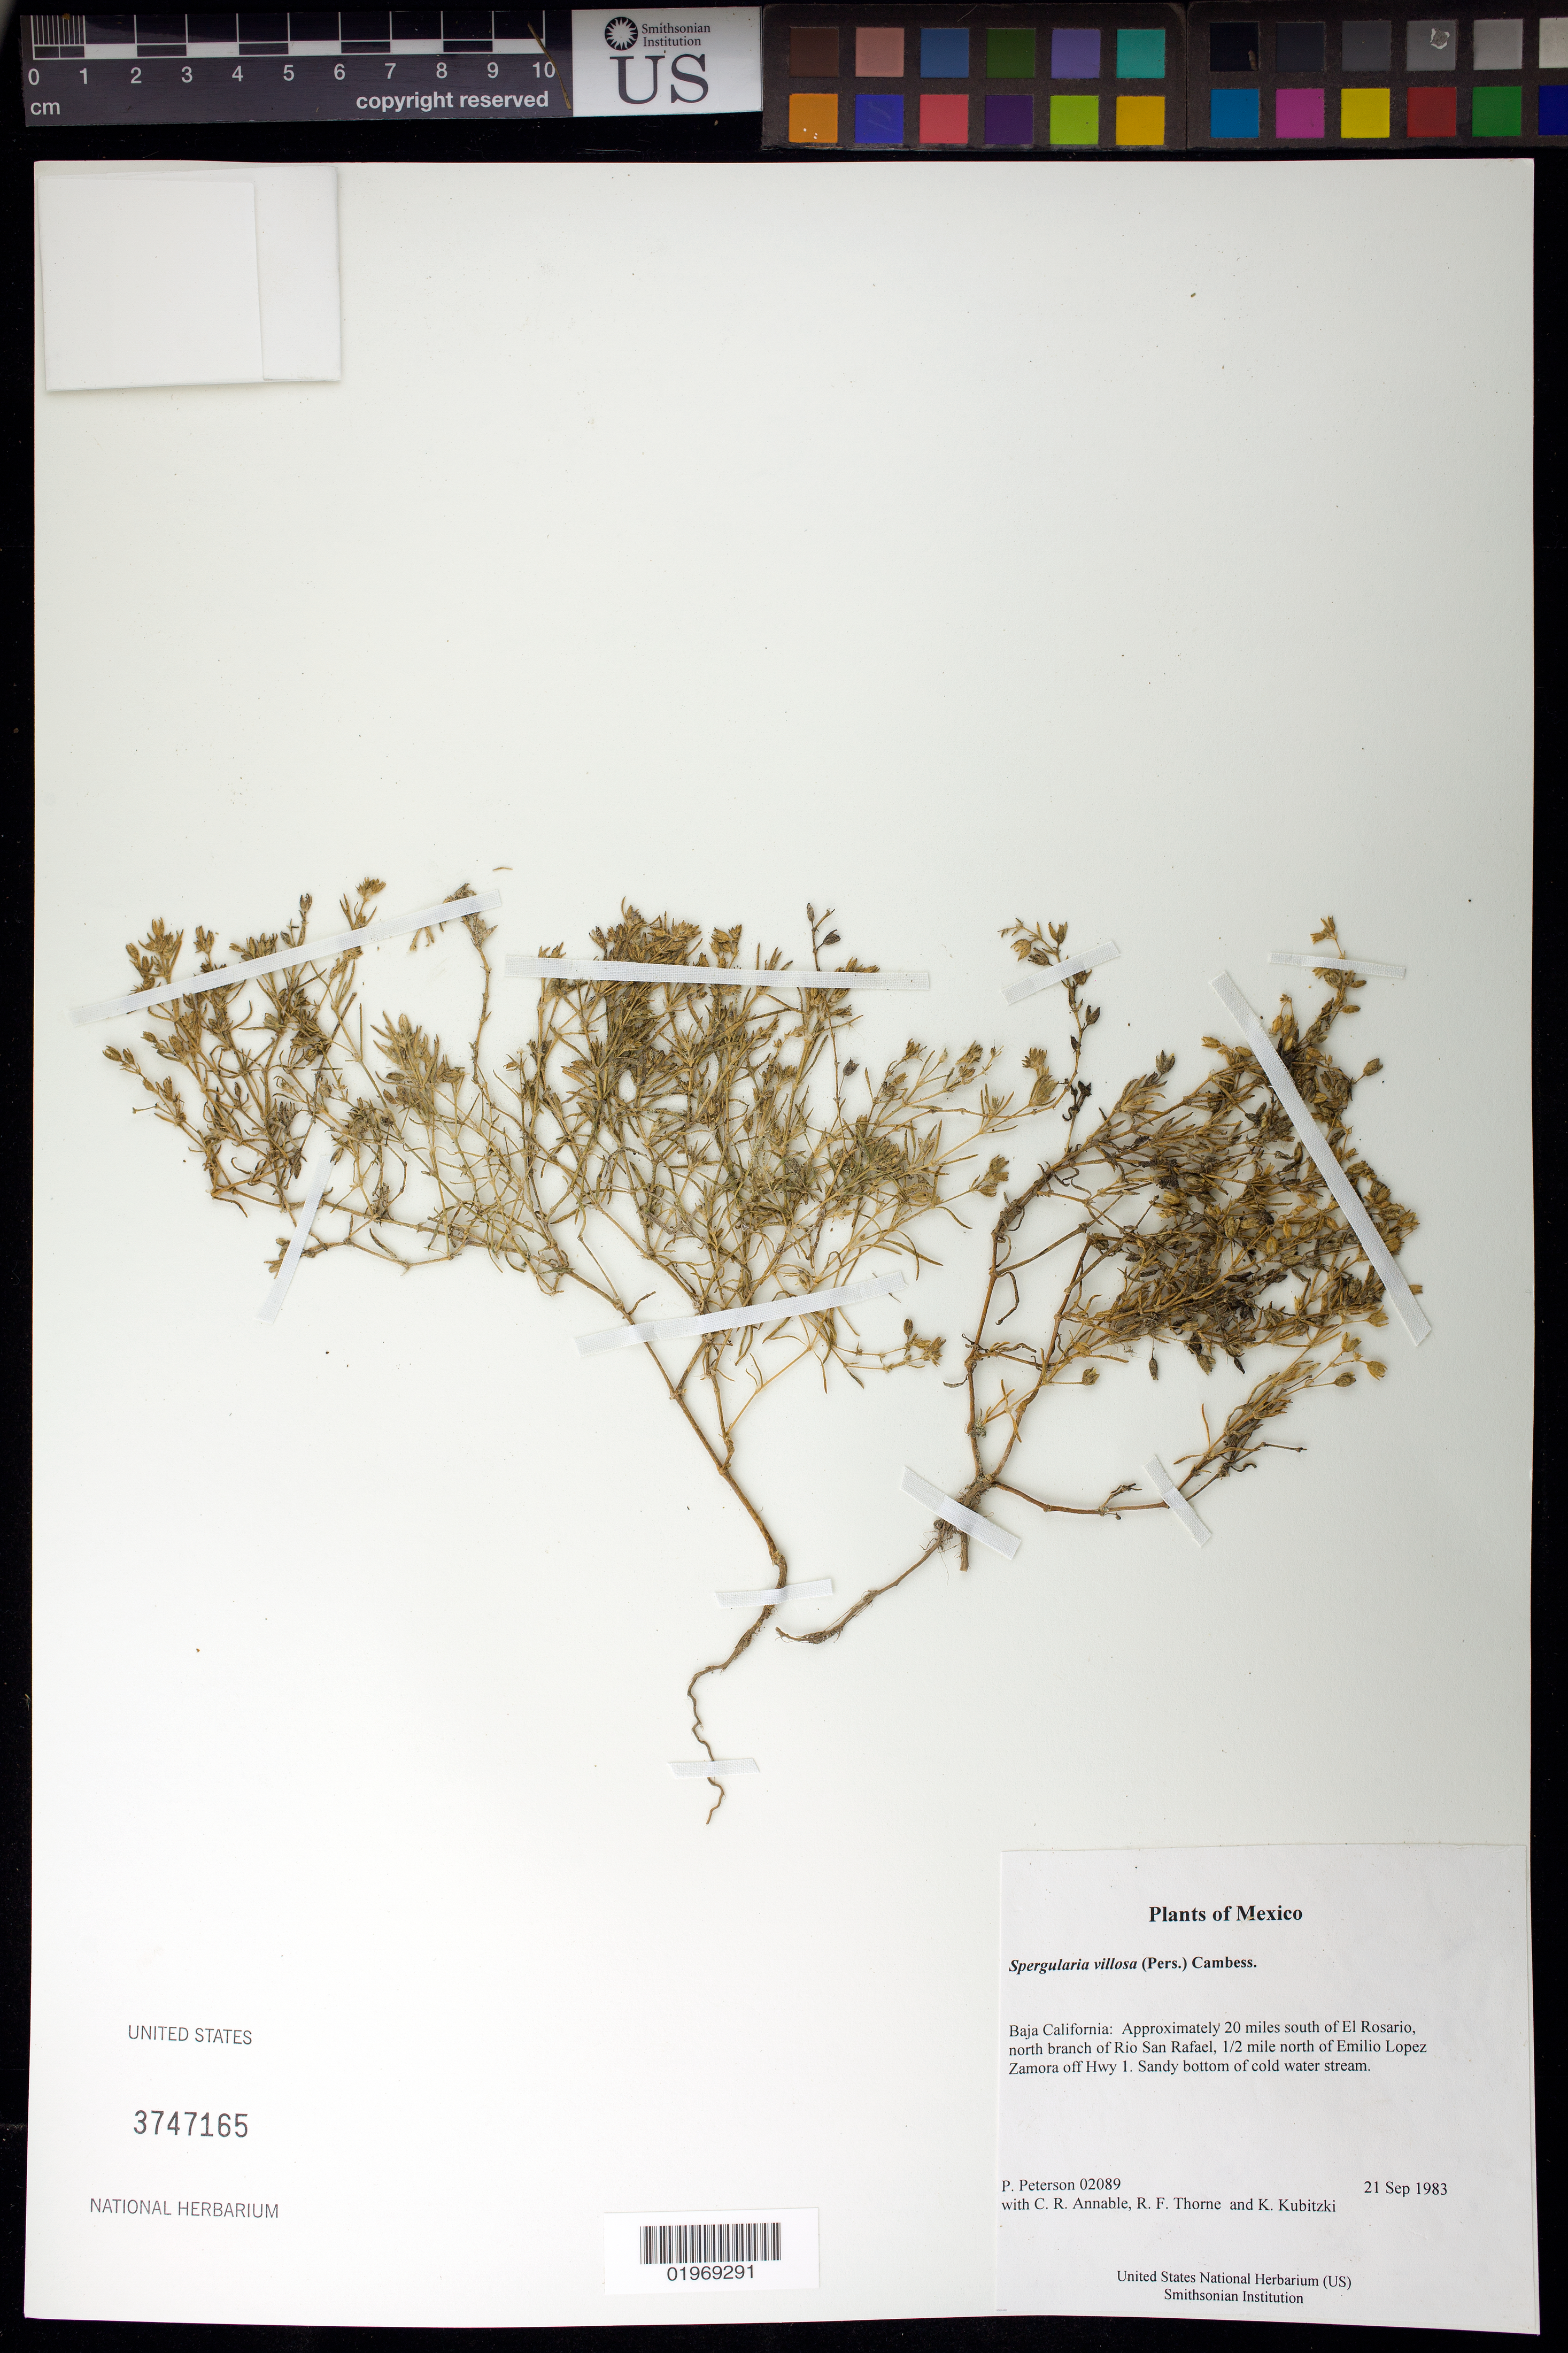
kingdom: Plantae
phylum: Tracheophyta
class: Magnoliopsida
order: Caryophyllales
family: Caryophyllaceae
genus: Spergularia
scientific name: Spergularia villosa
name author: (Pers.) Cambess.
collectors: P. M. Peterson, C. R. Annable, R. F. Thorne & K. Kubitzki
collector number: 02089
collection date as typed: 21 Sep 1983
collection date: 1983-09-21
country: Mexico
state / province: Baja California Norte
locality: Approximately 20 miles south of El Rosario, north branch of Rio San Rafael, 1/2 mile north of Emilio Lopez Zamora off Hwy 1.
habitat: Sandy bottom of cold water stream.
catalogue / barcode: US 3747165